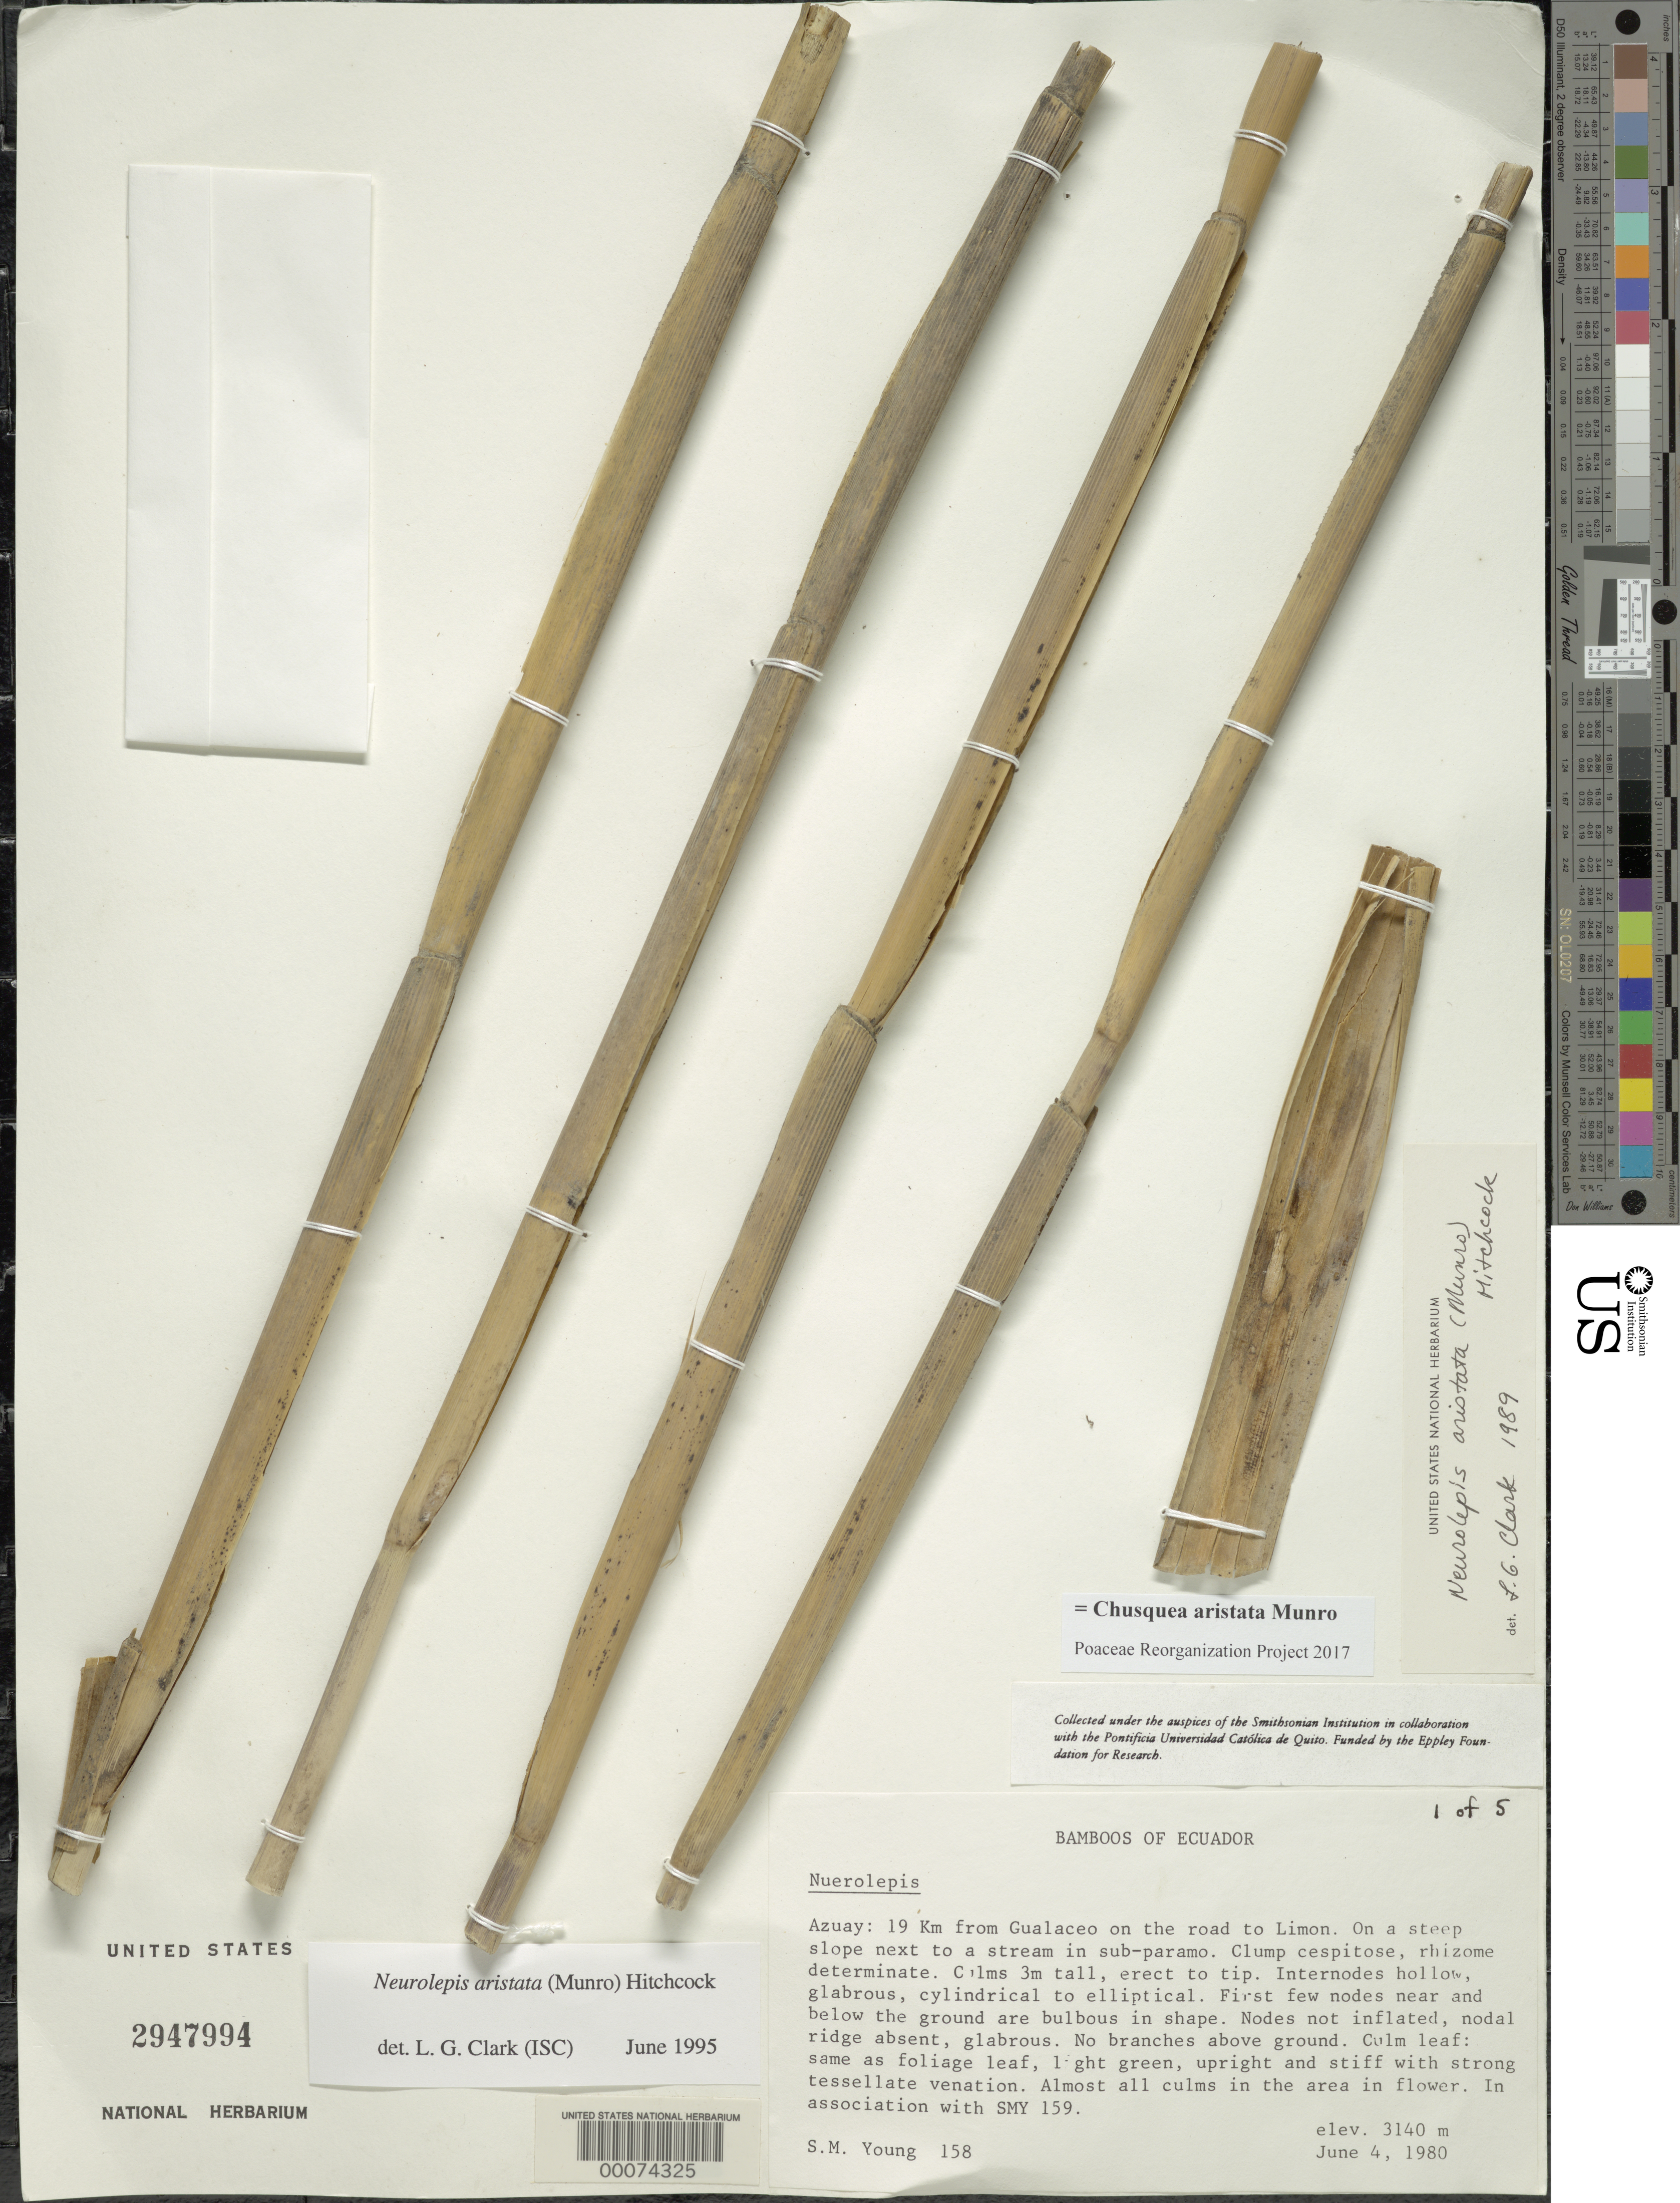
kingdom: Plantae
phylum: Tracheophyta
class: Liliopsida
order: Poales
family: Poaceae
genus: Chusquea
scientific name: Chusquea aristata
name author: Munro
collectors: S. Young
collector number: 158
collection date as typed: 04 Jun 1980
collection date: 1980-06-04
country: Ecuador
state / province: Azuay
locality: Gualaceo, Limon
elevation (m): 3140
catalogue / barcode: US 2947994